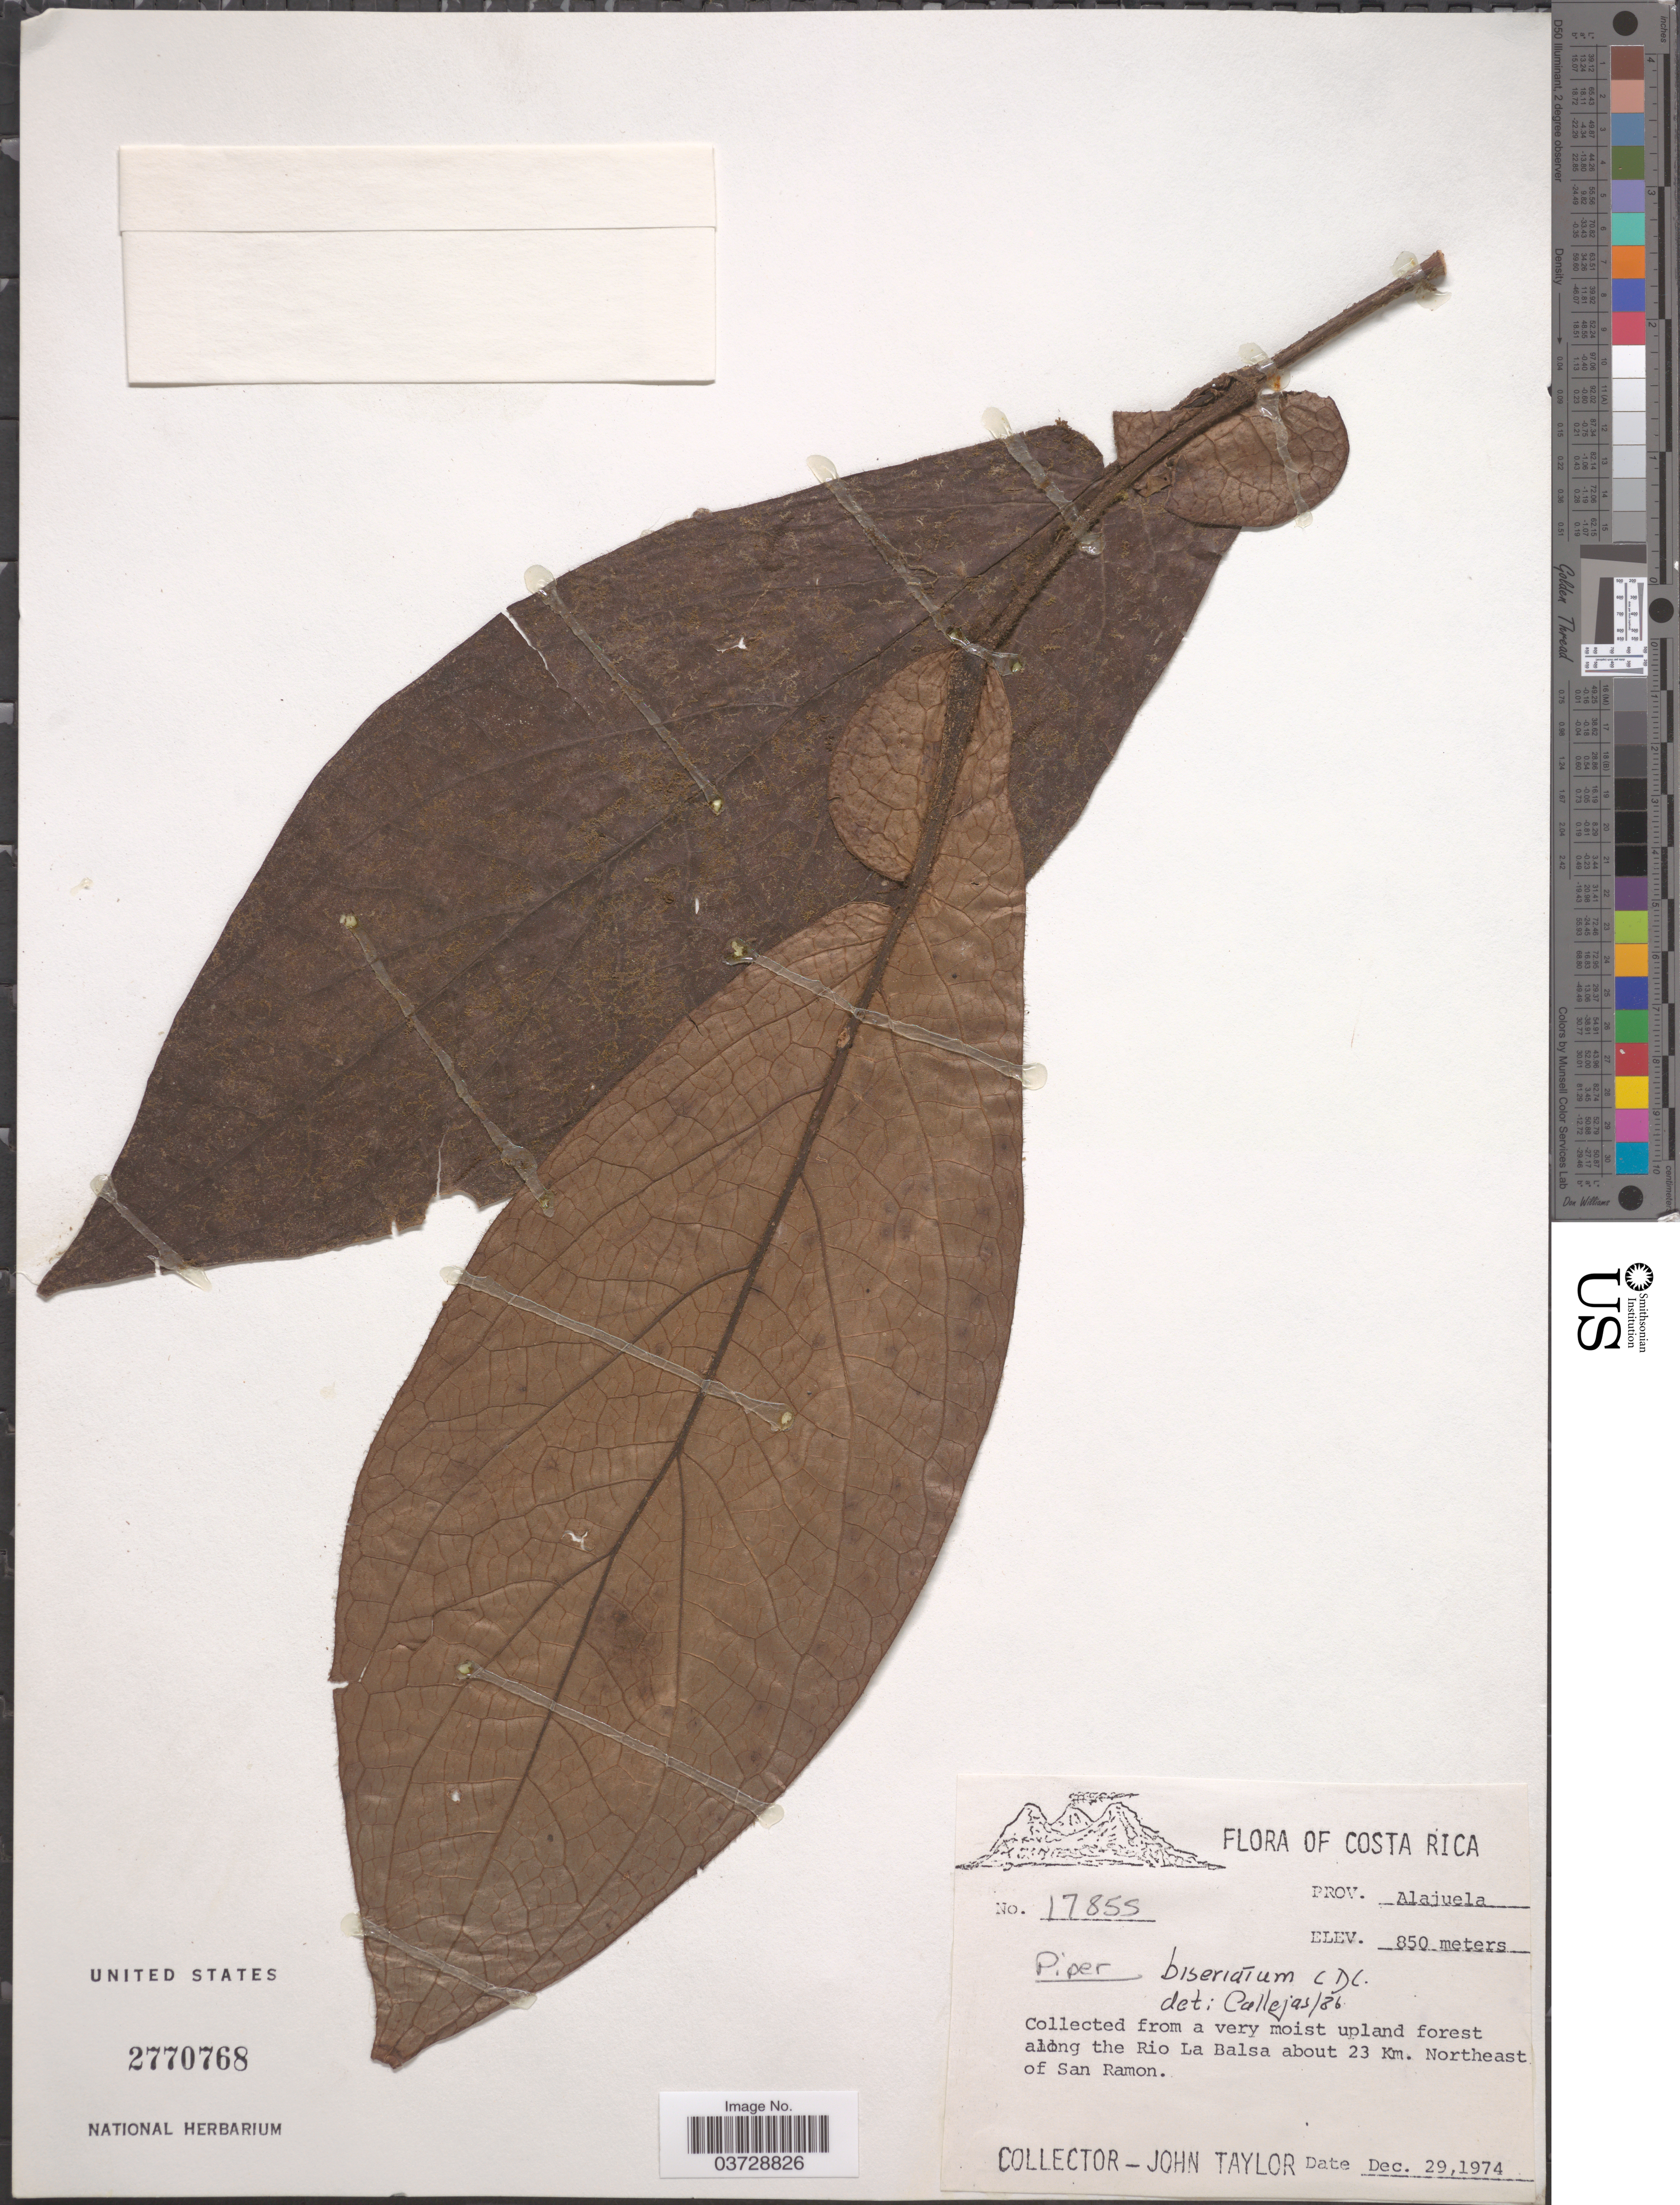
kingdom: Plantae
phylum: Tracheophyta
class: Magnoliopsida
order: Piperales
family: Piperaceae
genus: Piper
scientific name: Piper biseriatum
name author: C. DC.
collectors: J. Taylor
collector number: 17855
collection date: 1974-12-29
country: Costa Rica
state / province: Alajuela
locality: Along the Rio La Balsa about 23 Km. Northeast of San Ramon.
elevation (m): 850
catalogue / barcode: US 2770768